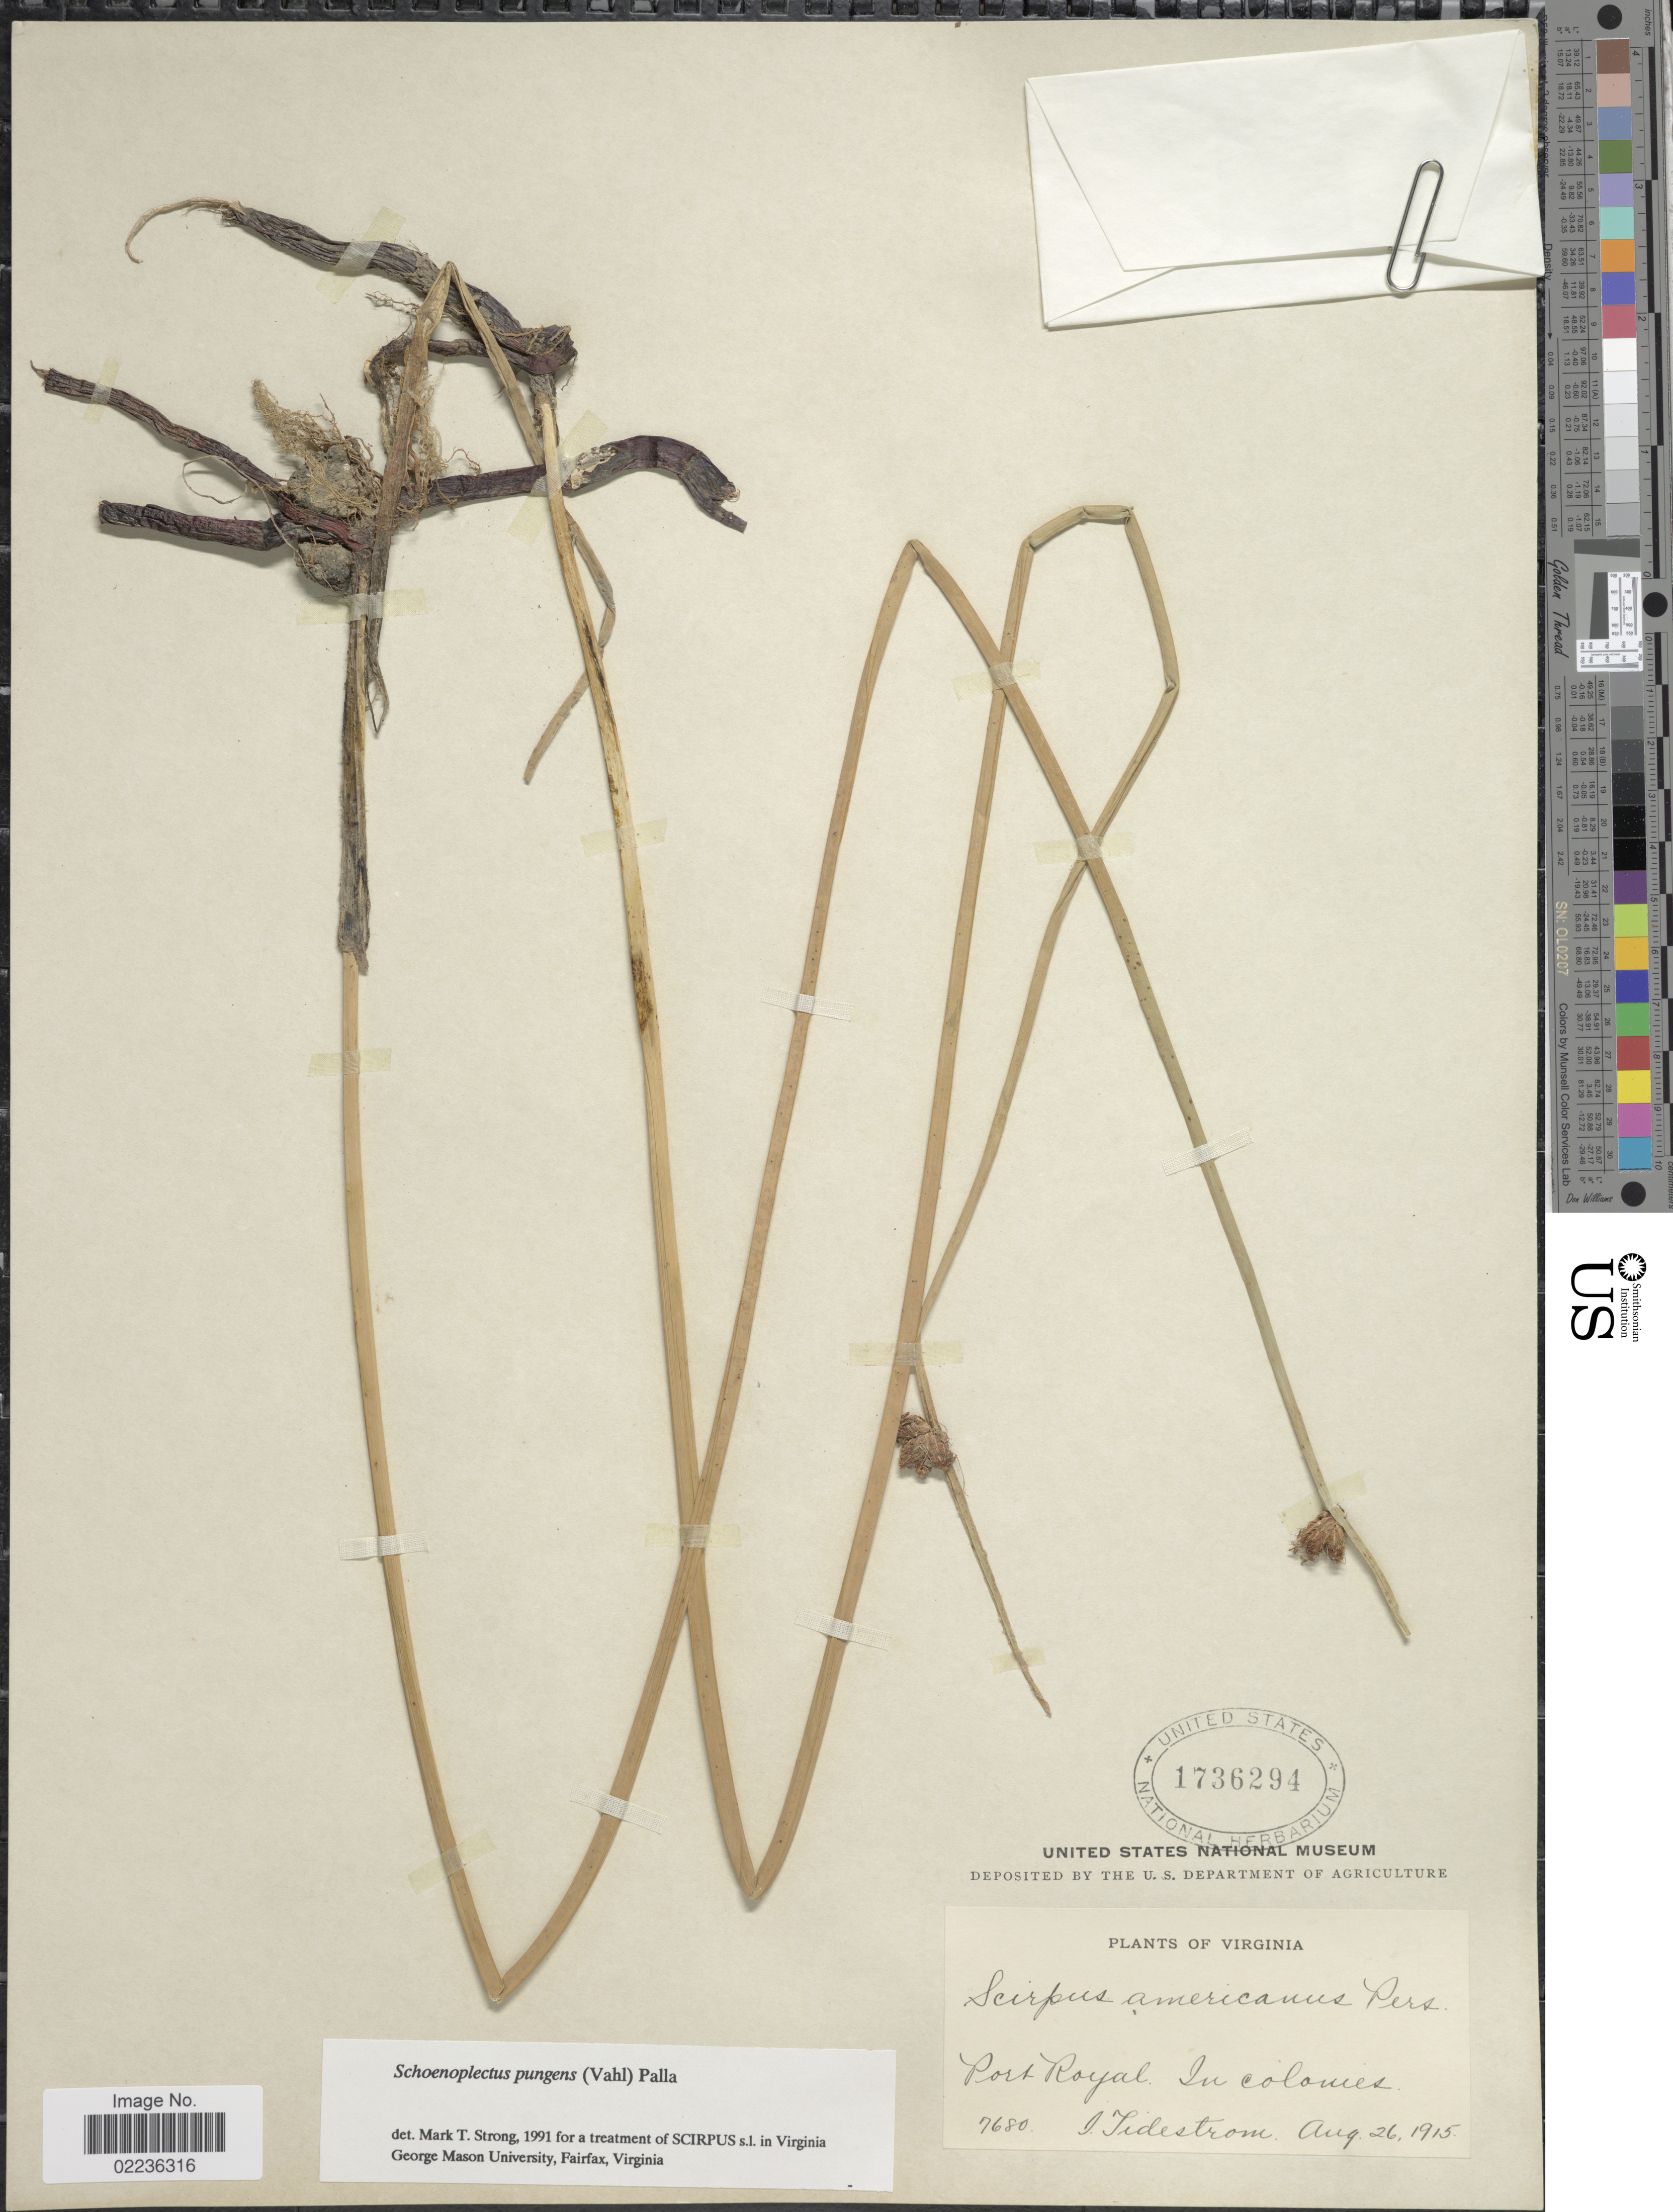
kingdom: Plantae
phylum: Tracheophyta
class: Liliopsida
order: Poales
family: Cyperaceae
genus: Schoenoplectus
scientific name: Schoenoplectus pungens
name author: (Vahl) Palla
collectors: I. F. Tidestrom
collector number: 7680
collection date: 1915-08-26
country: United States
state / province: Virginia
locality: Port Royal, In colonies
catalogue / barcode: US 1736294